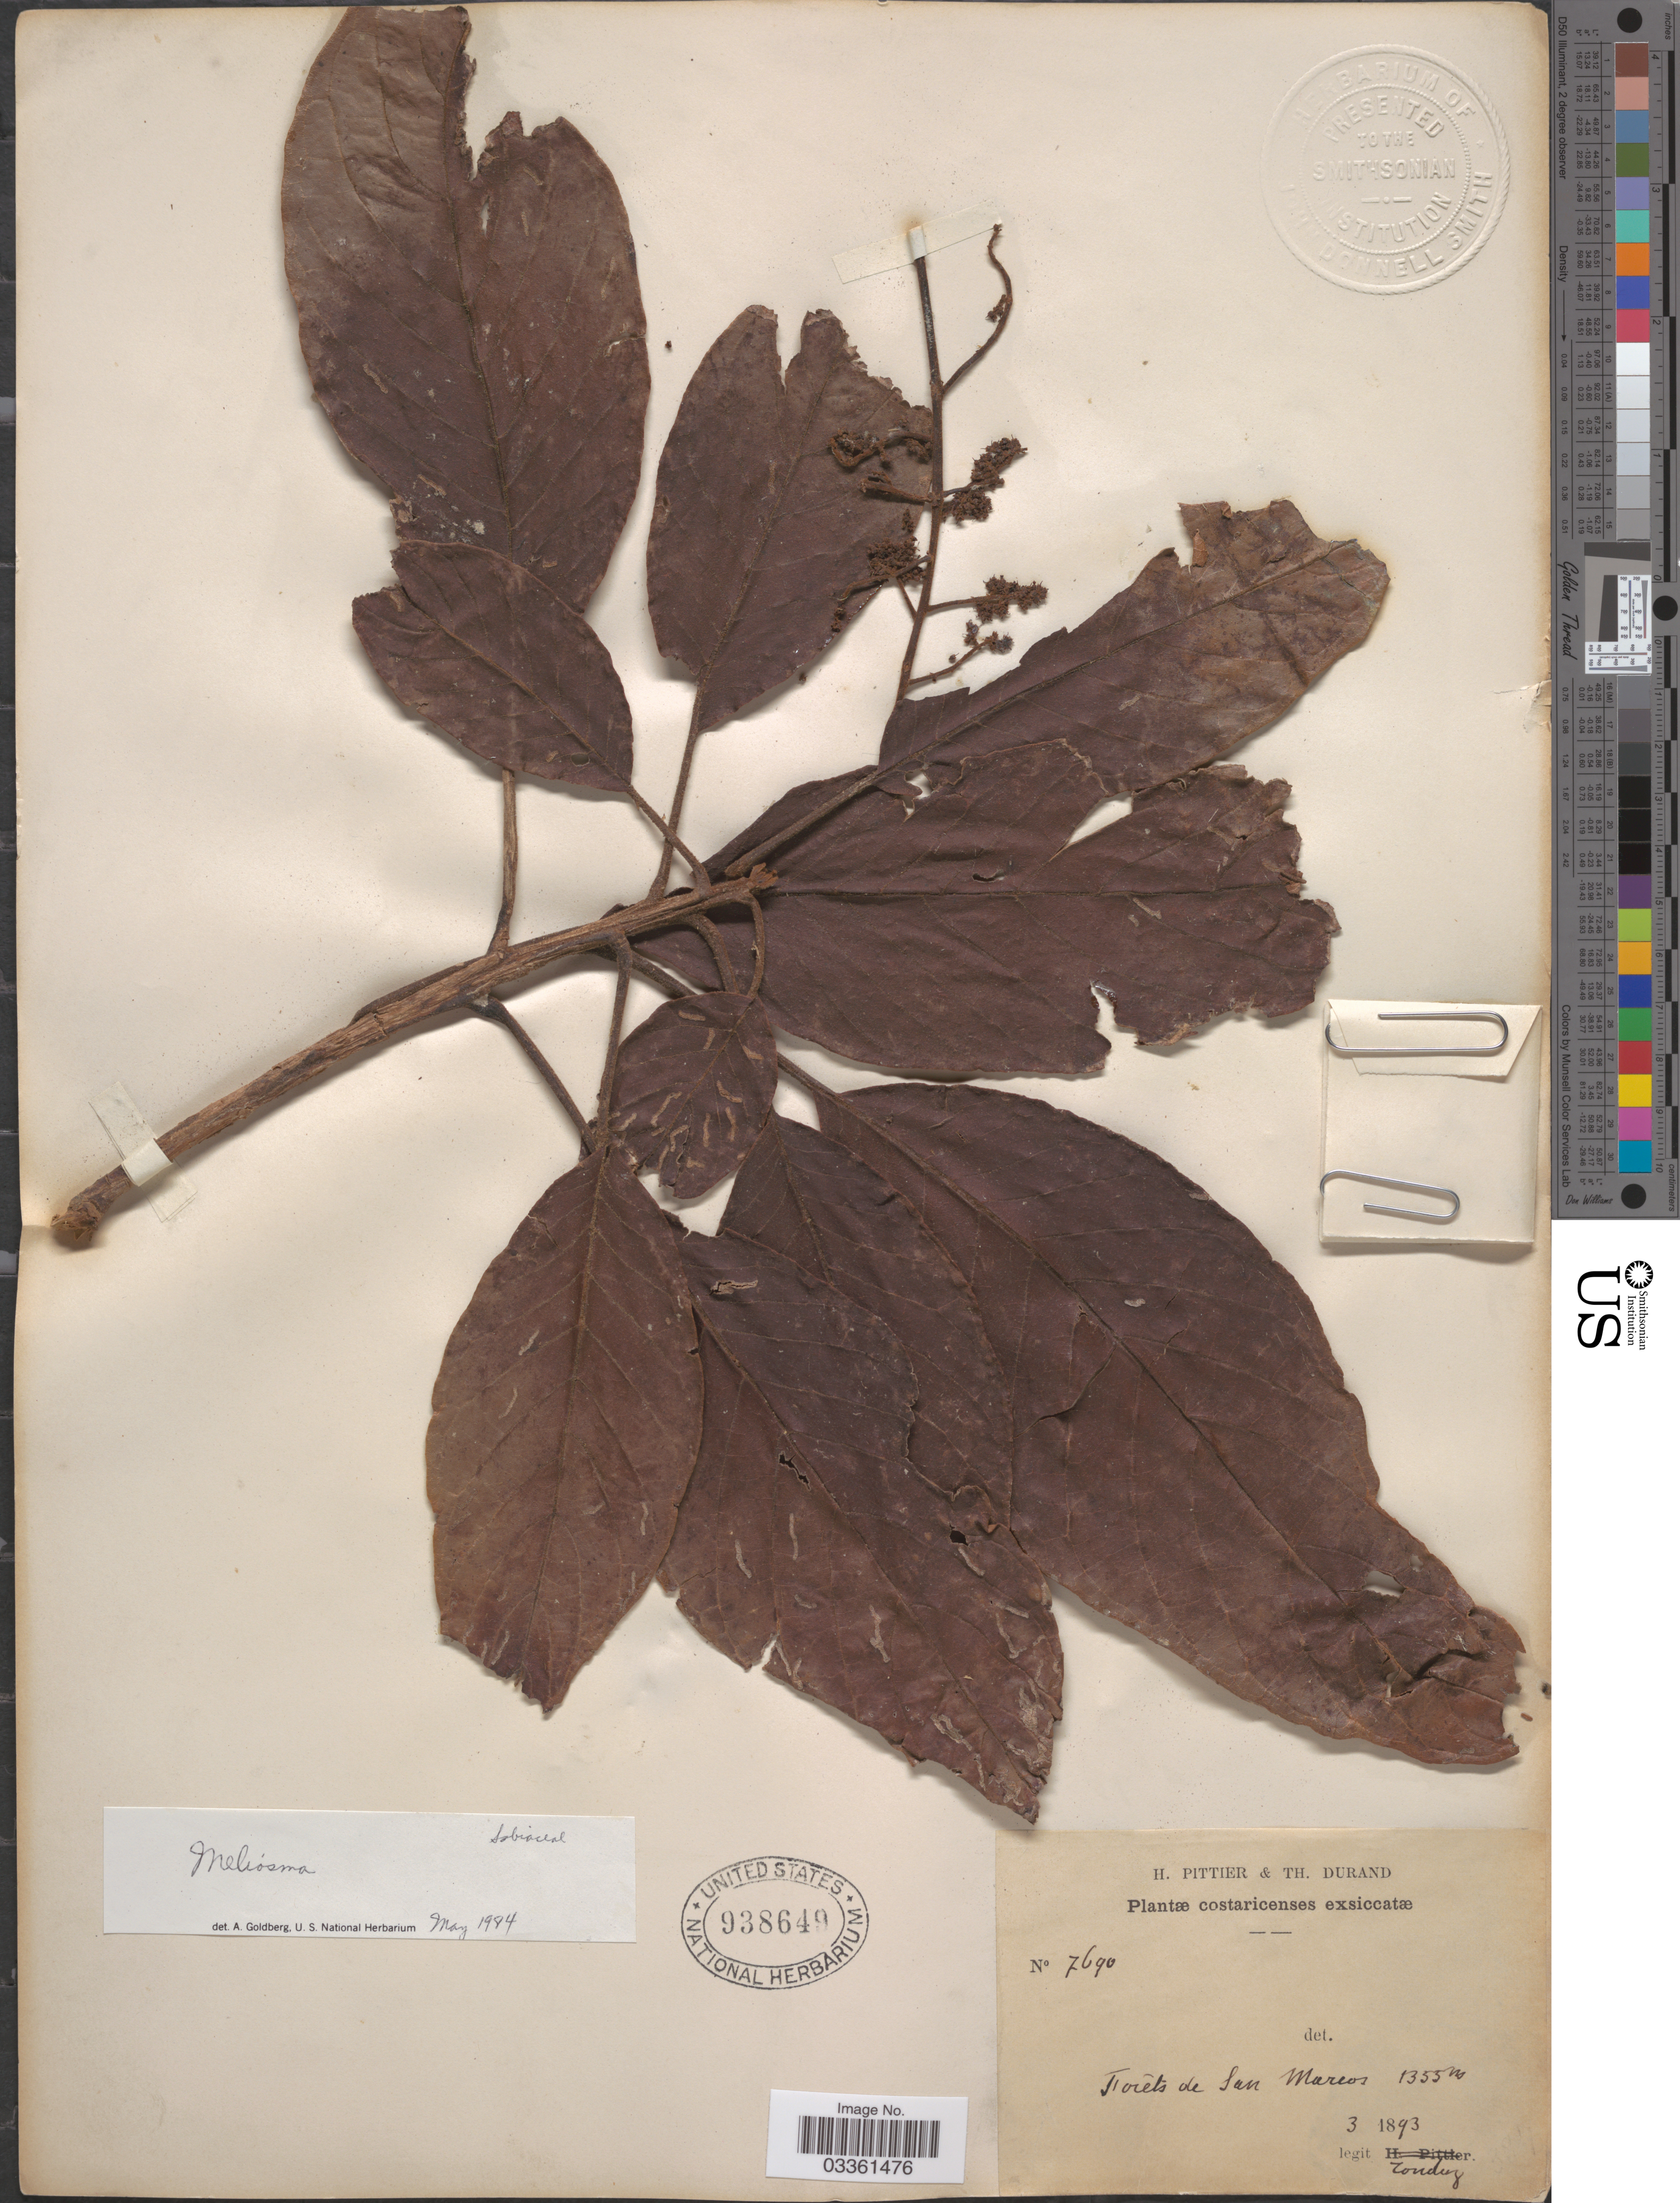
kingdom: Plantae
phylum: Tracheophyta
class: Magnoliopsida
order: Proteales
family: Sabiaceae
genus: Meliosma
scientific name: Meliosma sp.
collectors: Tonduz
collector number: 7690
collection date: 1893-03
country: Costa Rica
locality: Forêts de San Marcos.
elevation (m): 1355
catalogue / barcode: US 938649